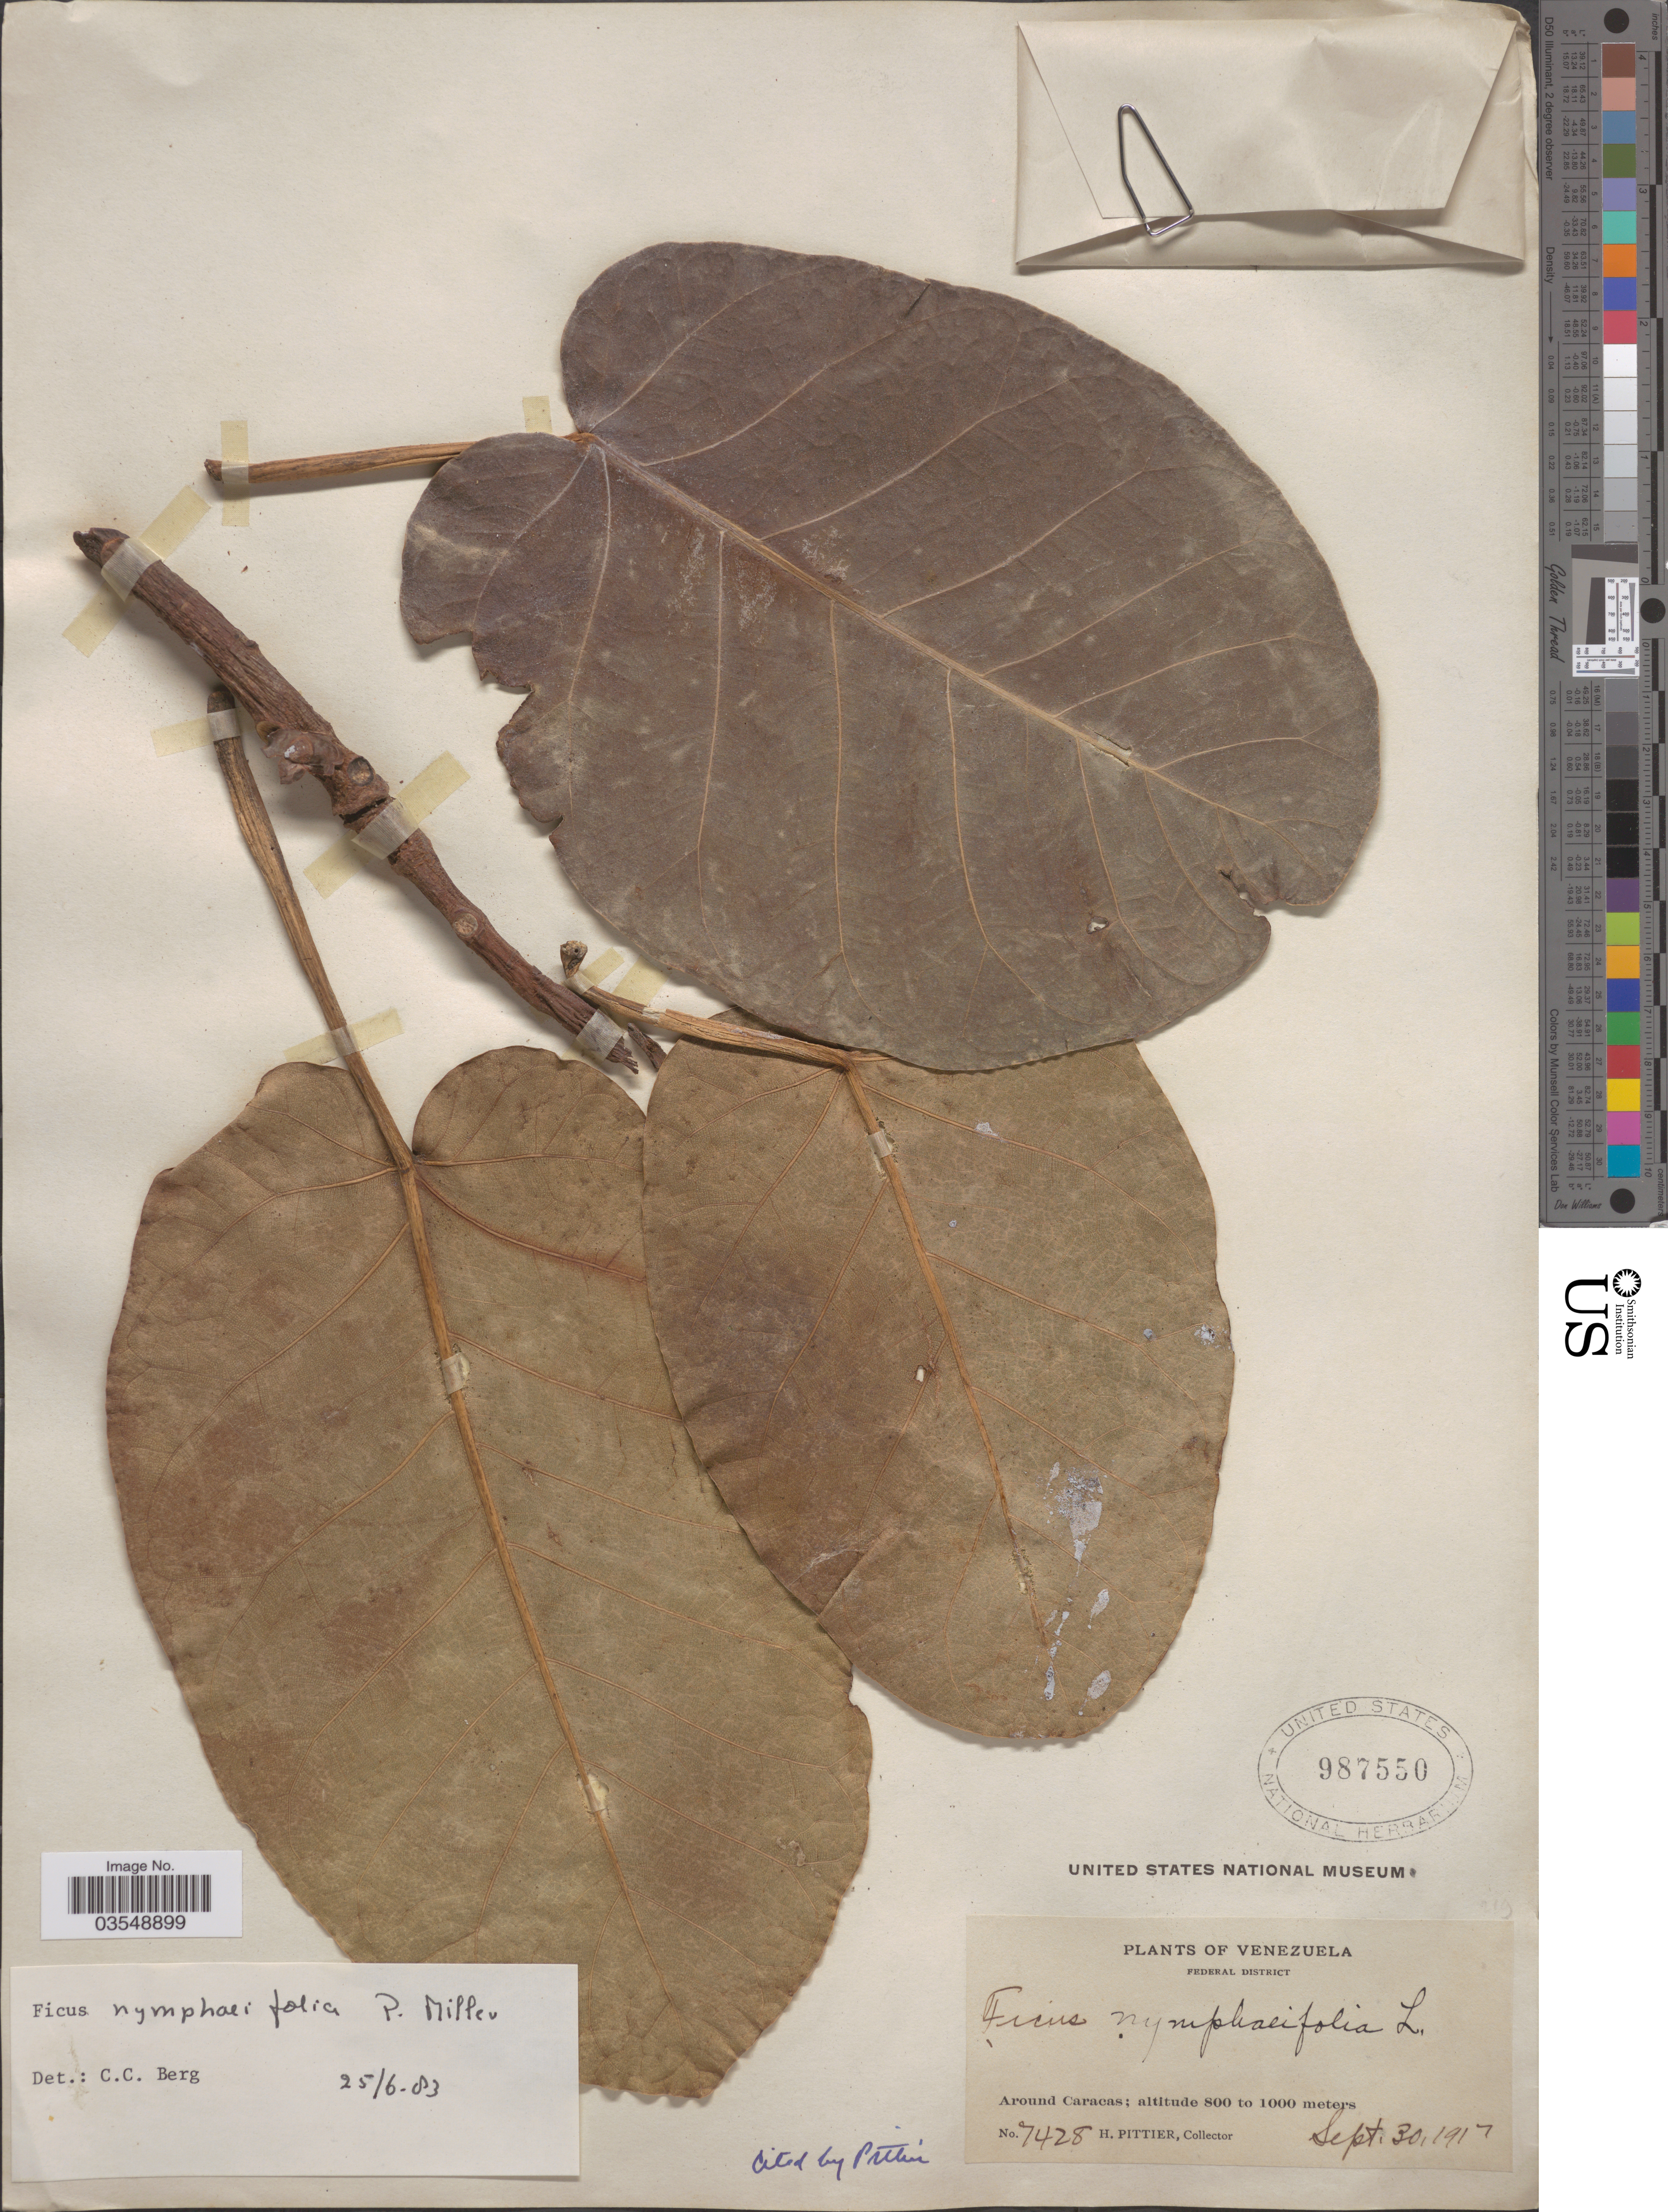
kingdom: Plantae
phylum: Tracheophyta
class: Magnoliopsida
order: Rosales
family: Moraceae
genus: Ficus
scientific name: Ficus nymphaeifolia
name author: Mill.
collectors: H. F. Pittier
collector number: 7428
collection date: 1917-09-30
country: Venezuela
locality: Federal District. Around Caracas.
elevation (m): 800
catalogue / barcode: US 987550